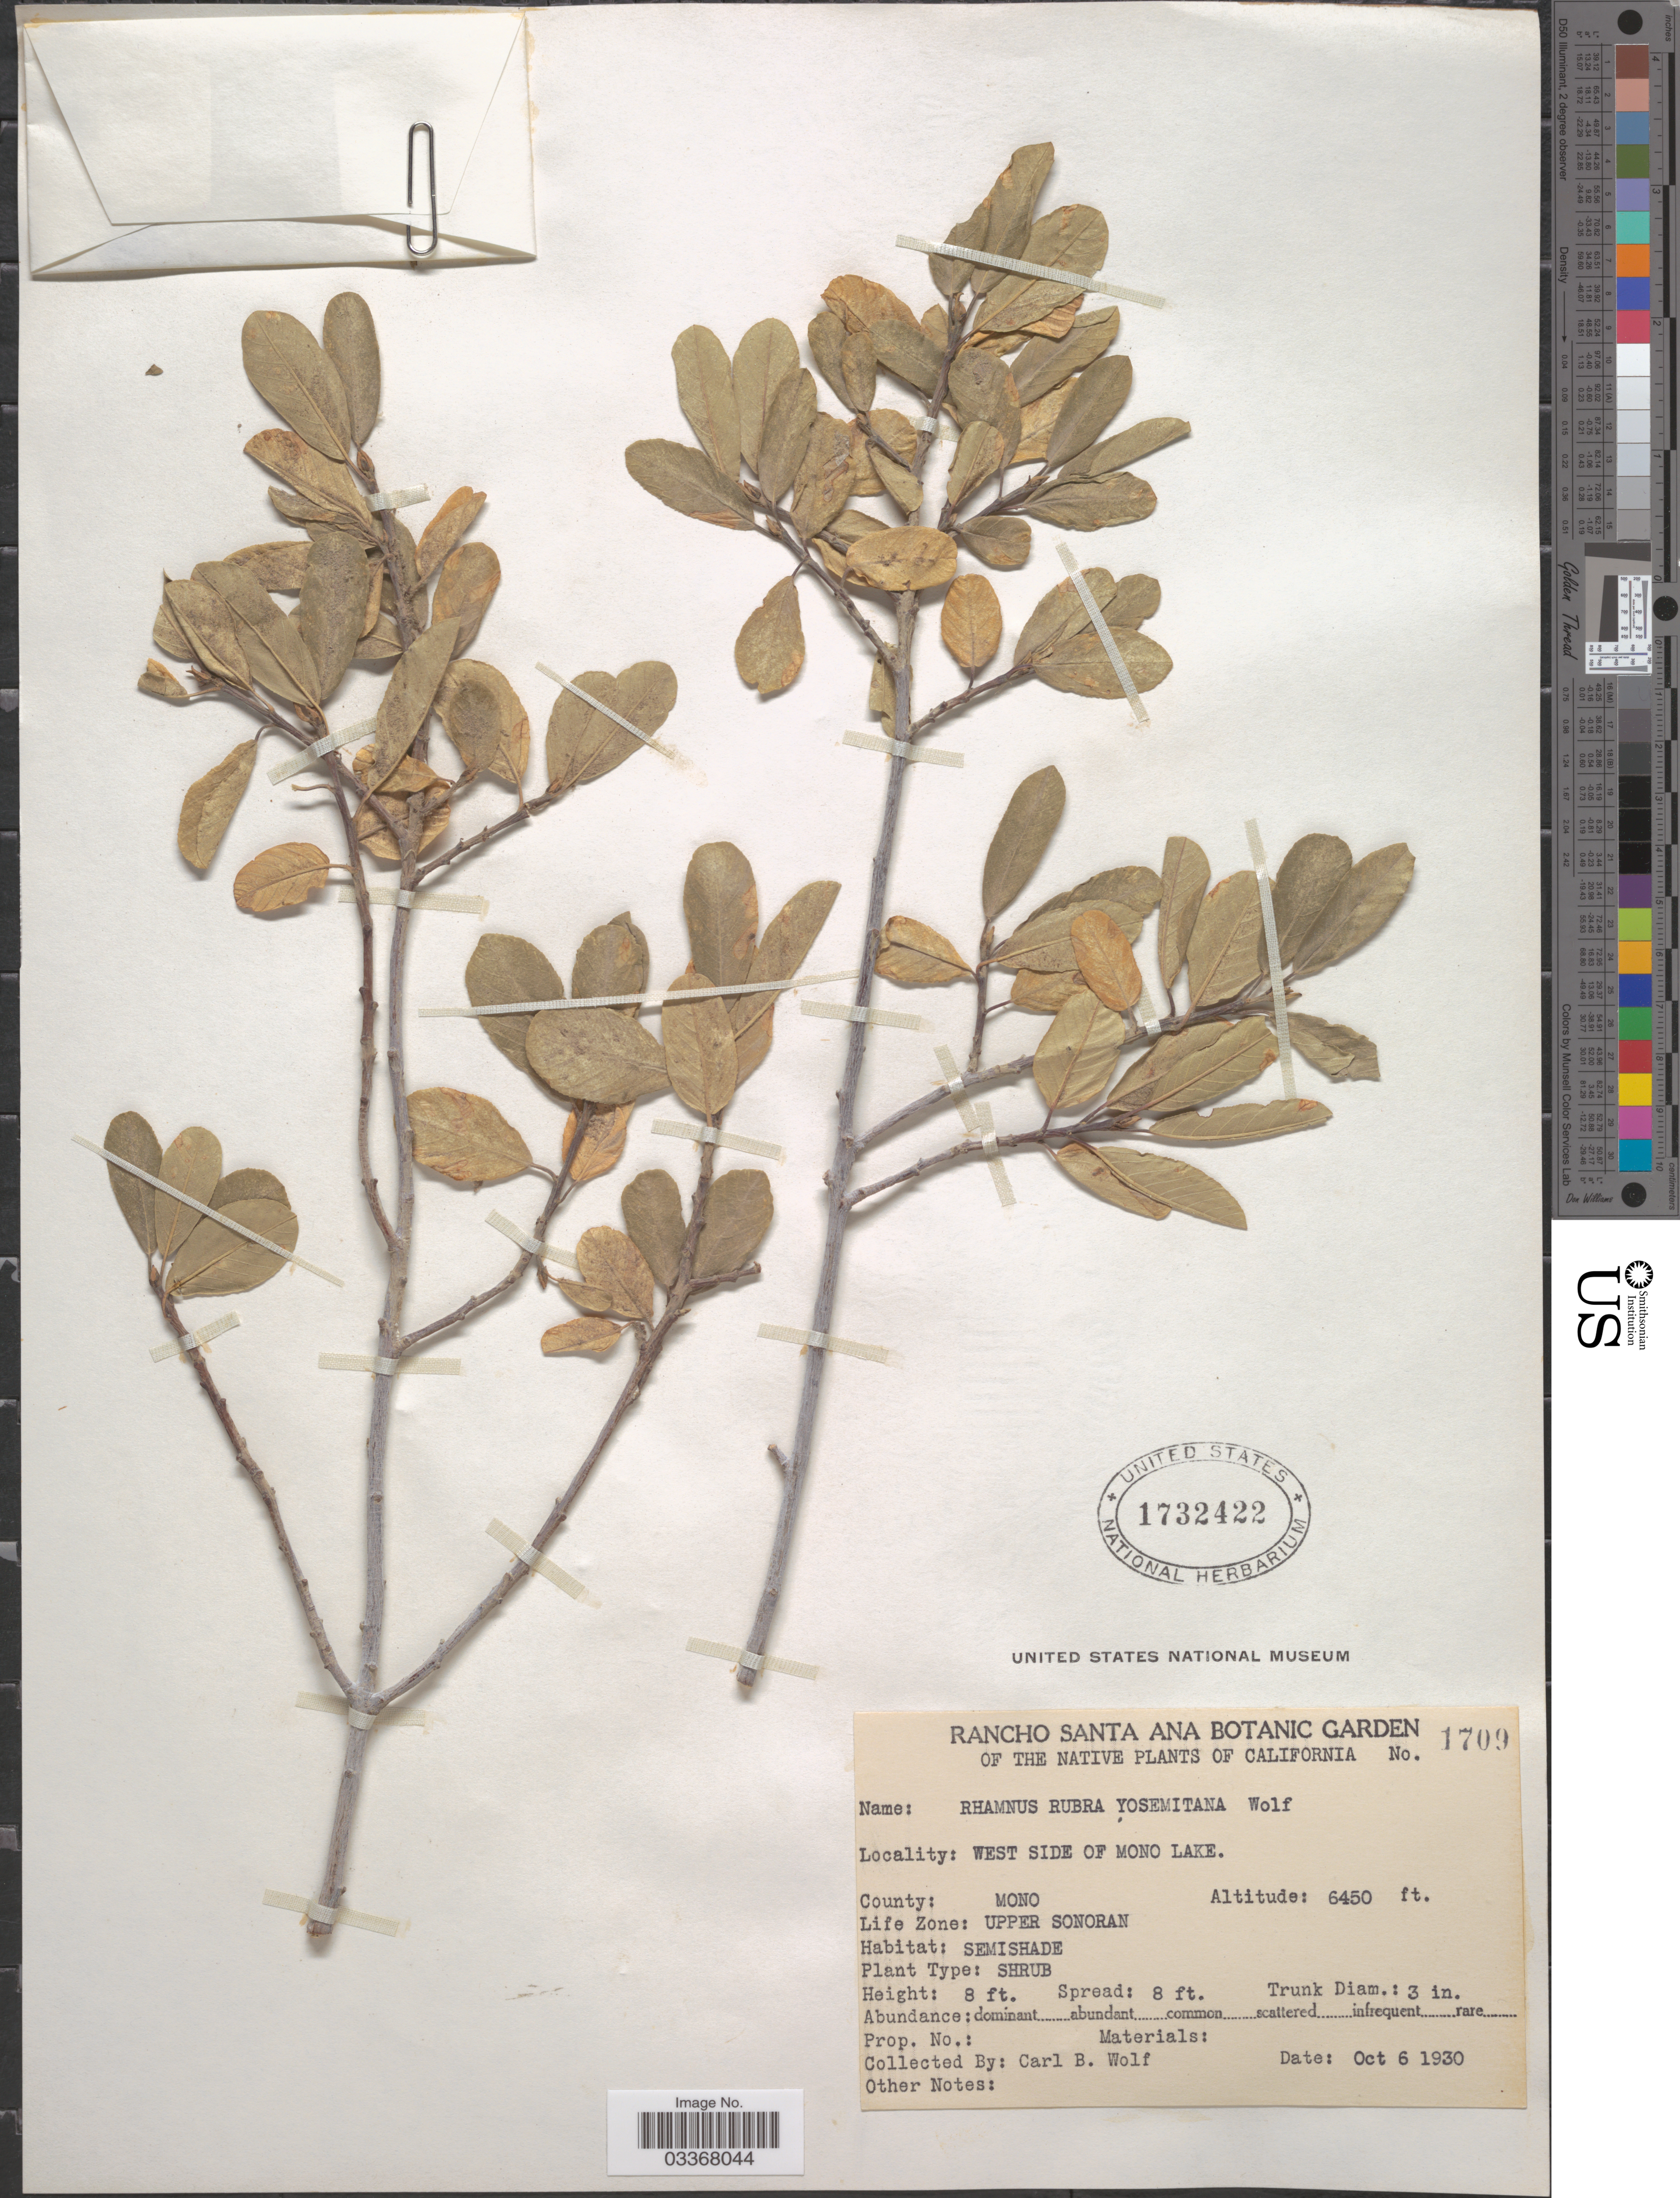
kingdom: Plantae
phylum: Tracheophyta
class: Magnoliopsida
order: Rosales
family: Rhamnaceae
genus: Frangula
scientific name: Frangula rubra subsp. yosemitana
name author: (C.B. Wolf) Kartesz & Gandhi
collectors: C. B. Wolf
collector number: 1709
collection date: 1930-10-06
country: United States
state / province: California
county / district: Mono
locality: West side of Mono Lake, County: Mono, Life Zone: Upper Sonoran.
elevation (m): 1966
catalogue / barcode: US 1732422